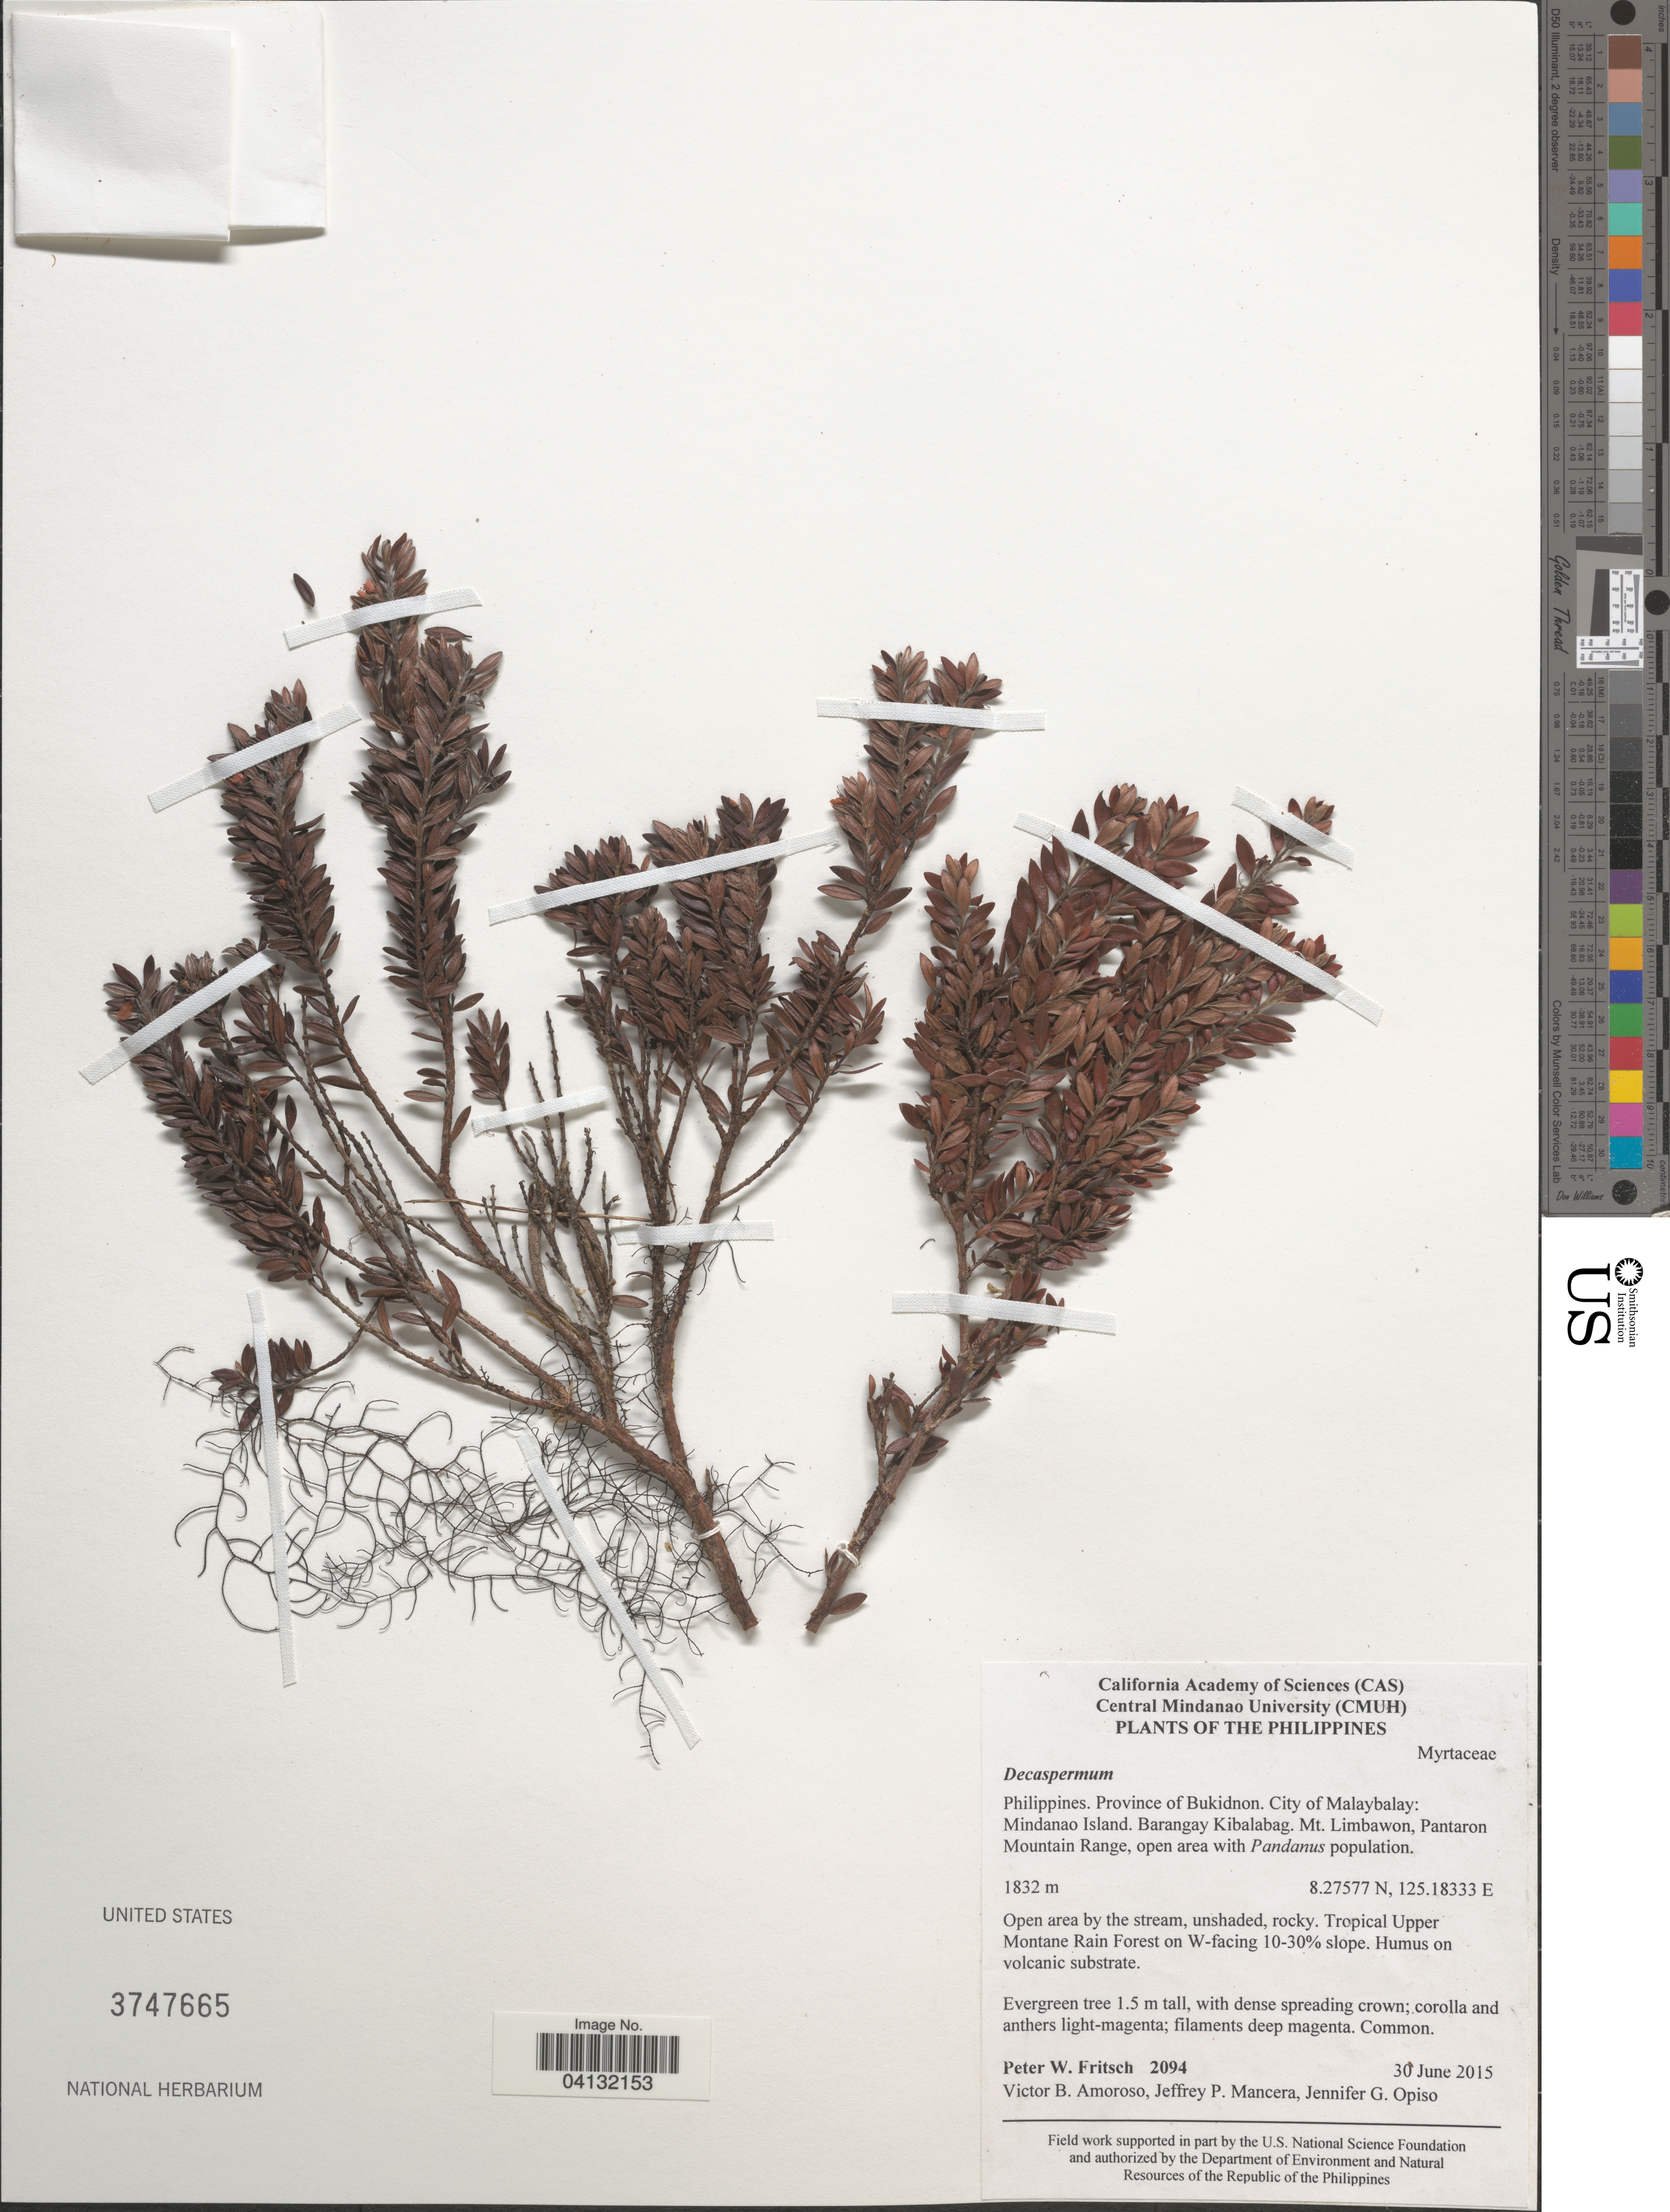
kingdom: Plantae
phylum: Tracheophyta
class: Magnoliopsida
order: Myrtales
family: Myrtaceae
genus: Decaspermum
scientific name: Decaspermum sp.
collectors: P. W. Fritsch, V. Amoroso, J. Mancera & J. Opiso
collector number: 2094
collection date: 2015-06-30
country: Philippines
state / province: Northern Mindanao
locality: Province of Bukidnon. City of Malaybalay: Mindanao Island. Barangay Kibalabag. Mt. Limbawon, Pantaron Mountain Range. Open area by the stream, unshaded, rocky. Tropical Upper Montane Rain Forest on W-facing 10-30% slope.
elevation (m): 1832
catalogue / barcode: US 3747665